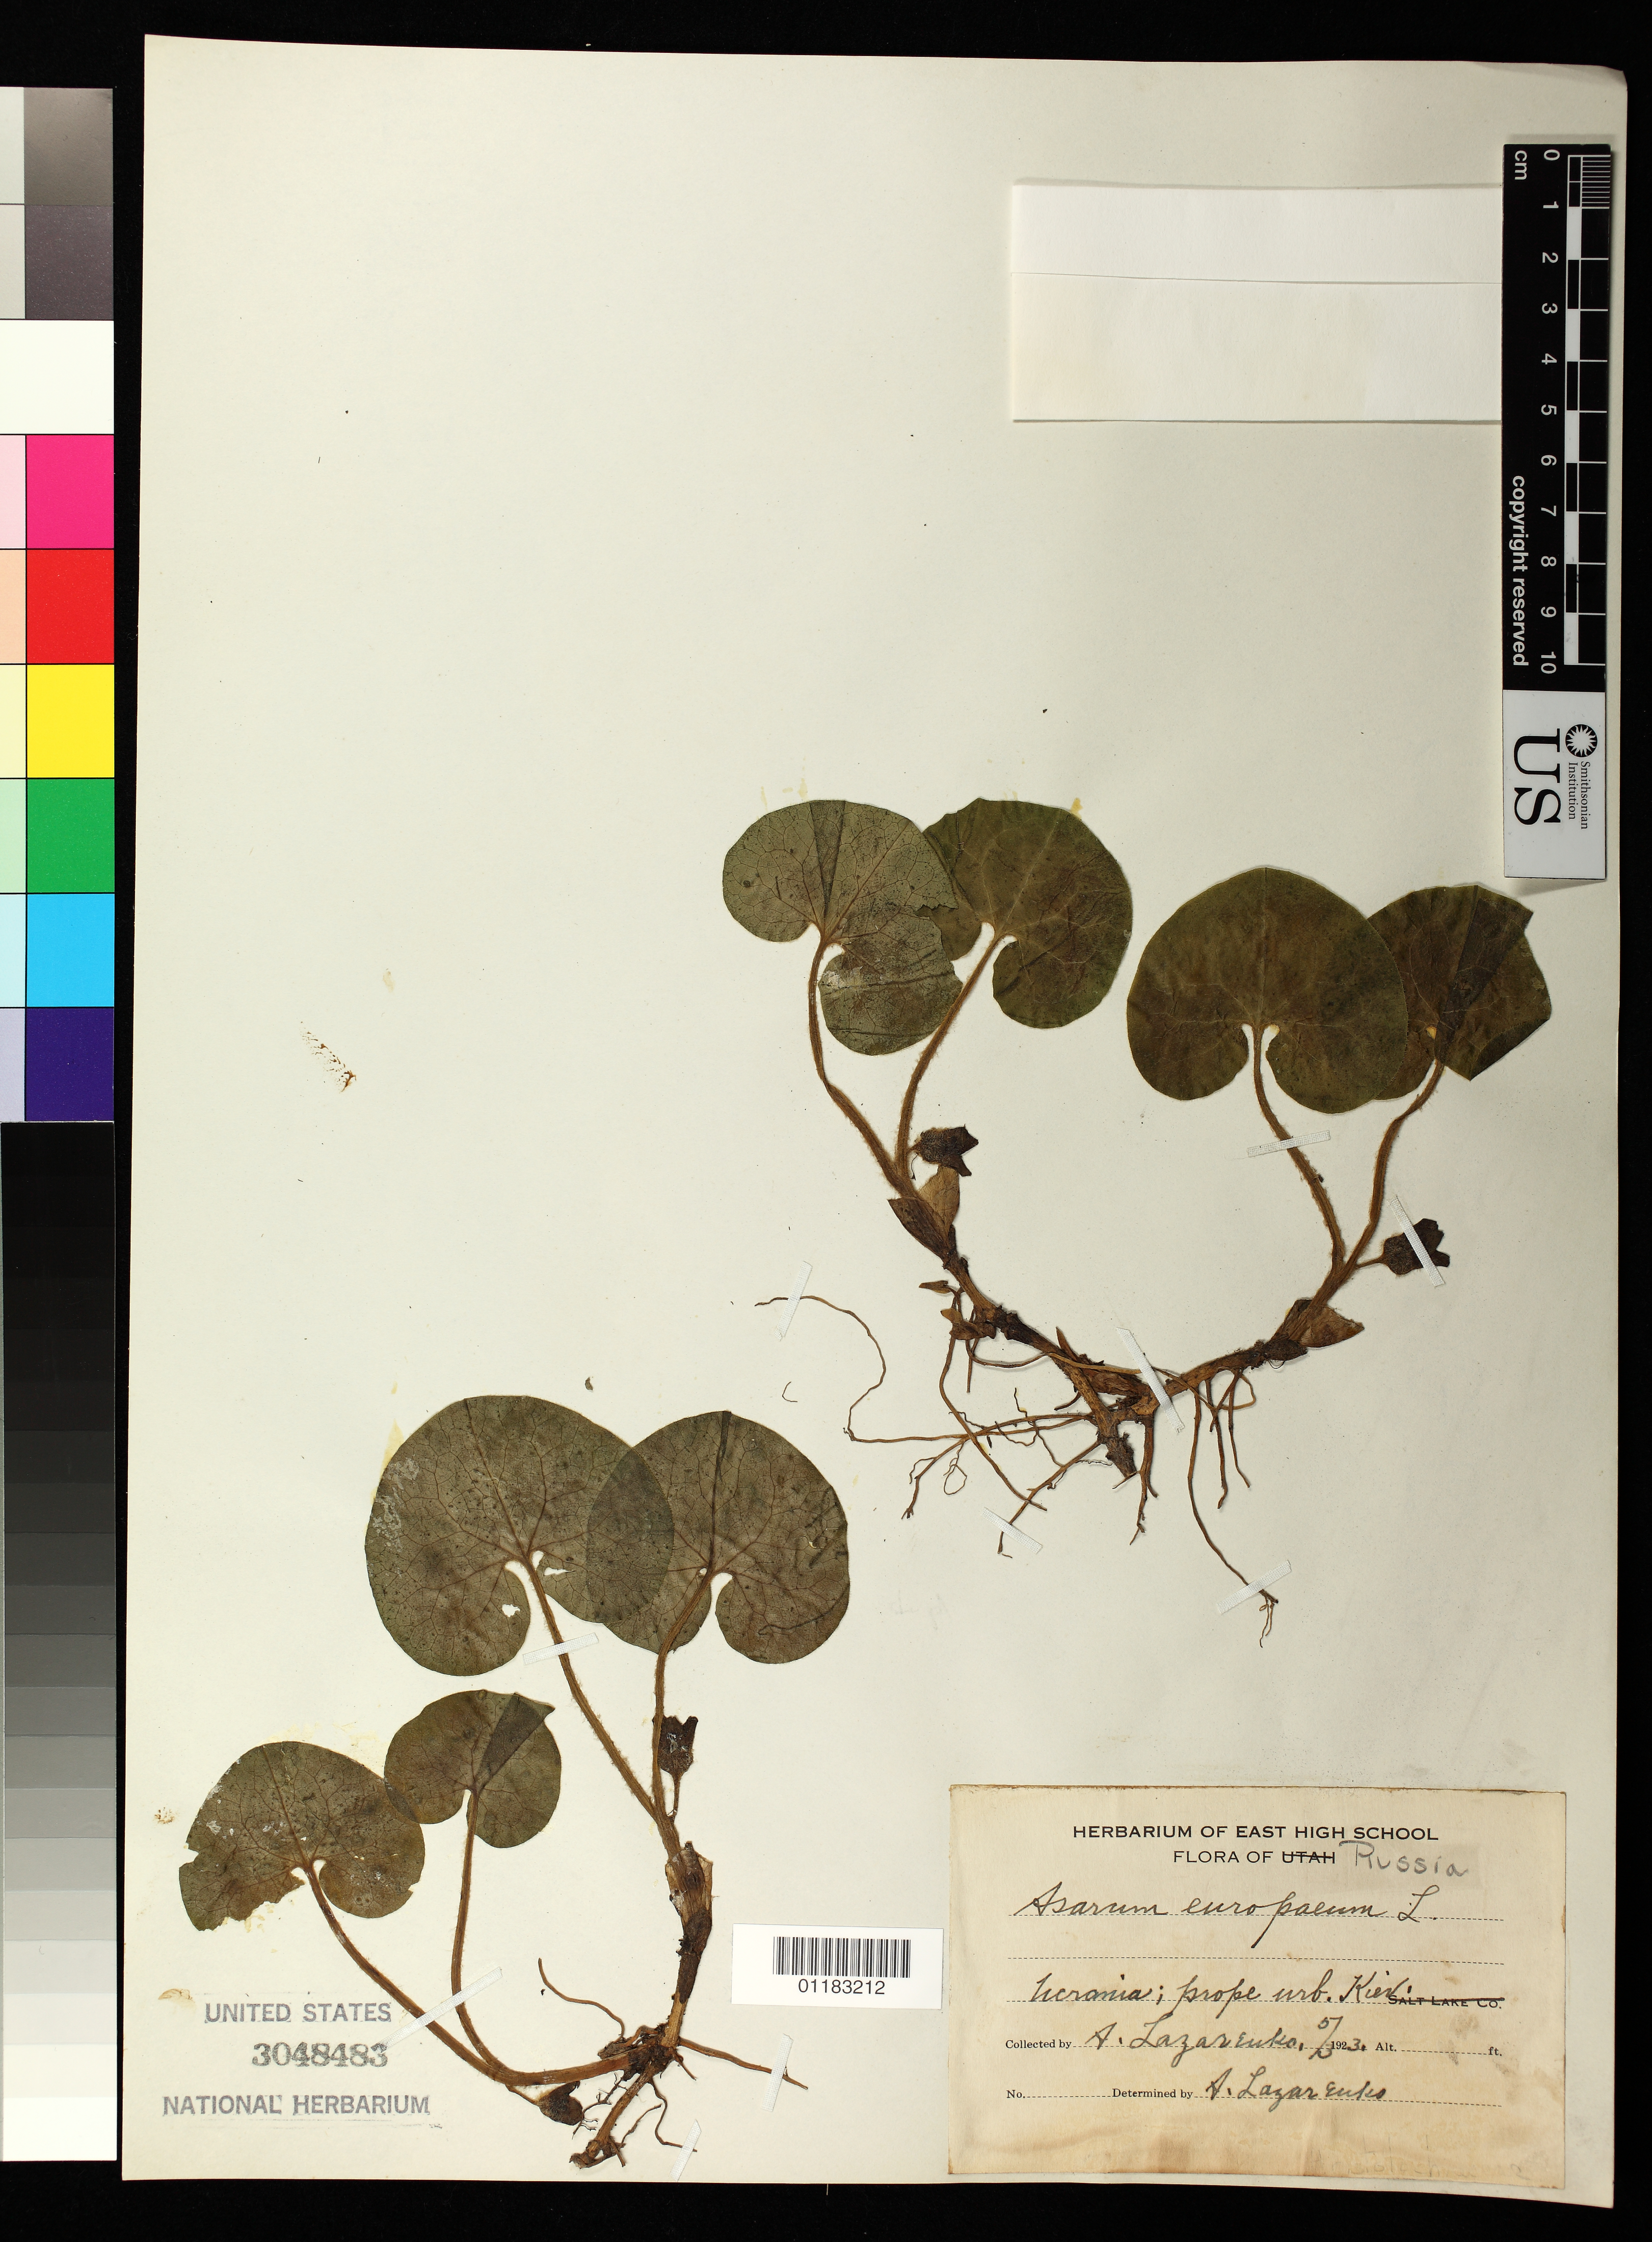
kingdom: Plantae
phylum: Tracheophyta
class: Magnoliopsida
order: Piperales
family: Aristolochiaceae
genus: Asarum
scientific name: Asarum europaeum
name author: L.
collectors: A. Lazareuko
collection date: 1923-05-03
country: Ukraine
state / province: Kiev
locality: Zerania (sp.?) prope urb. Kiev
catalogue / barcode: US 3048483